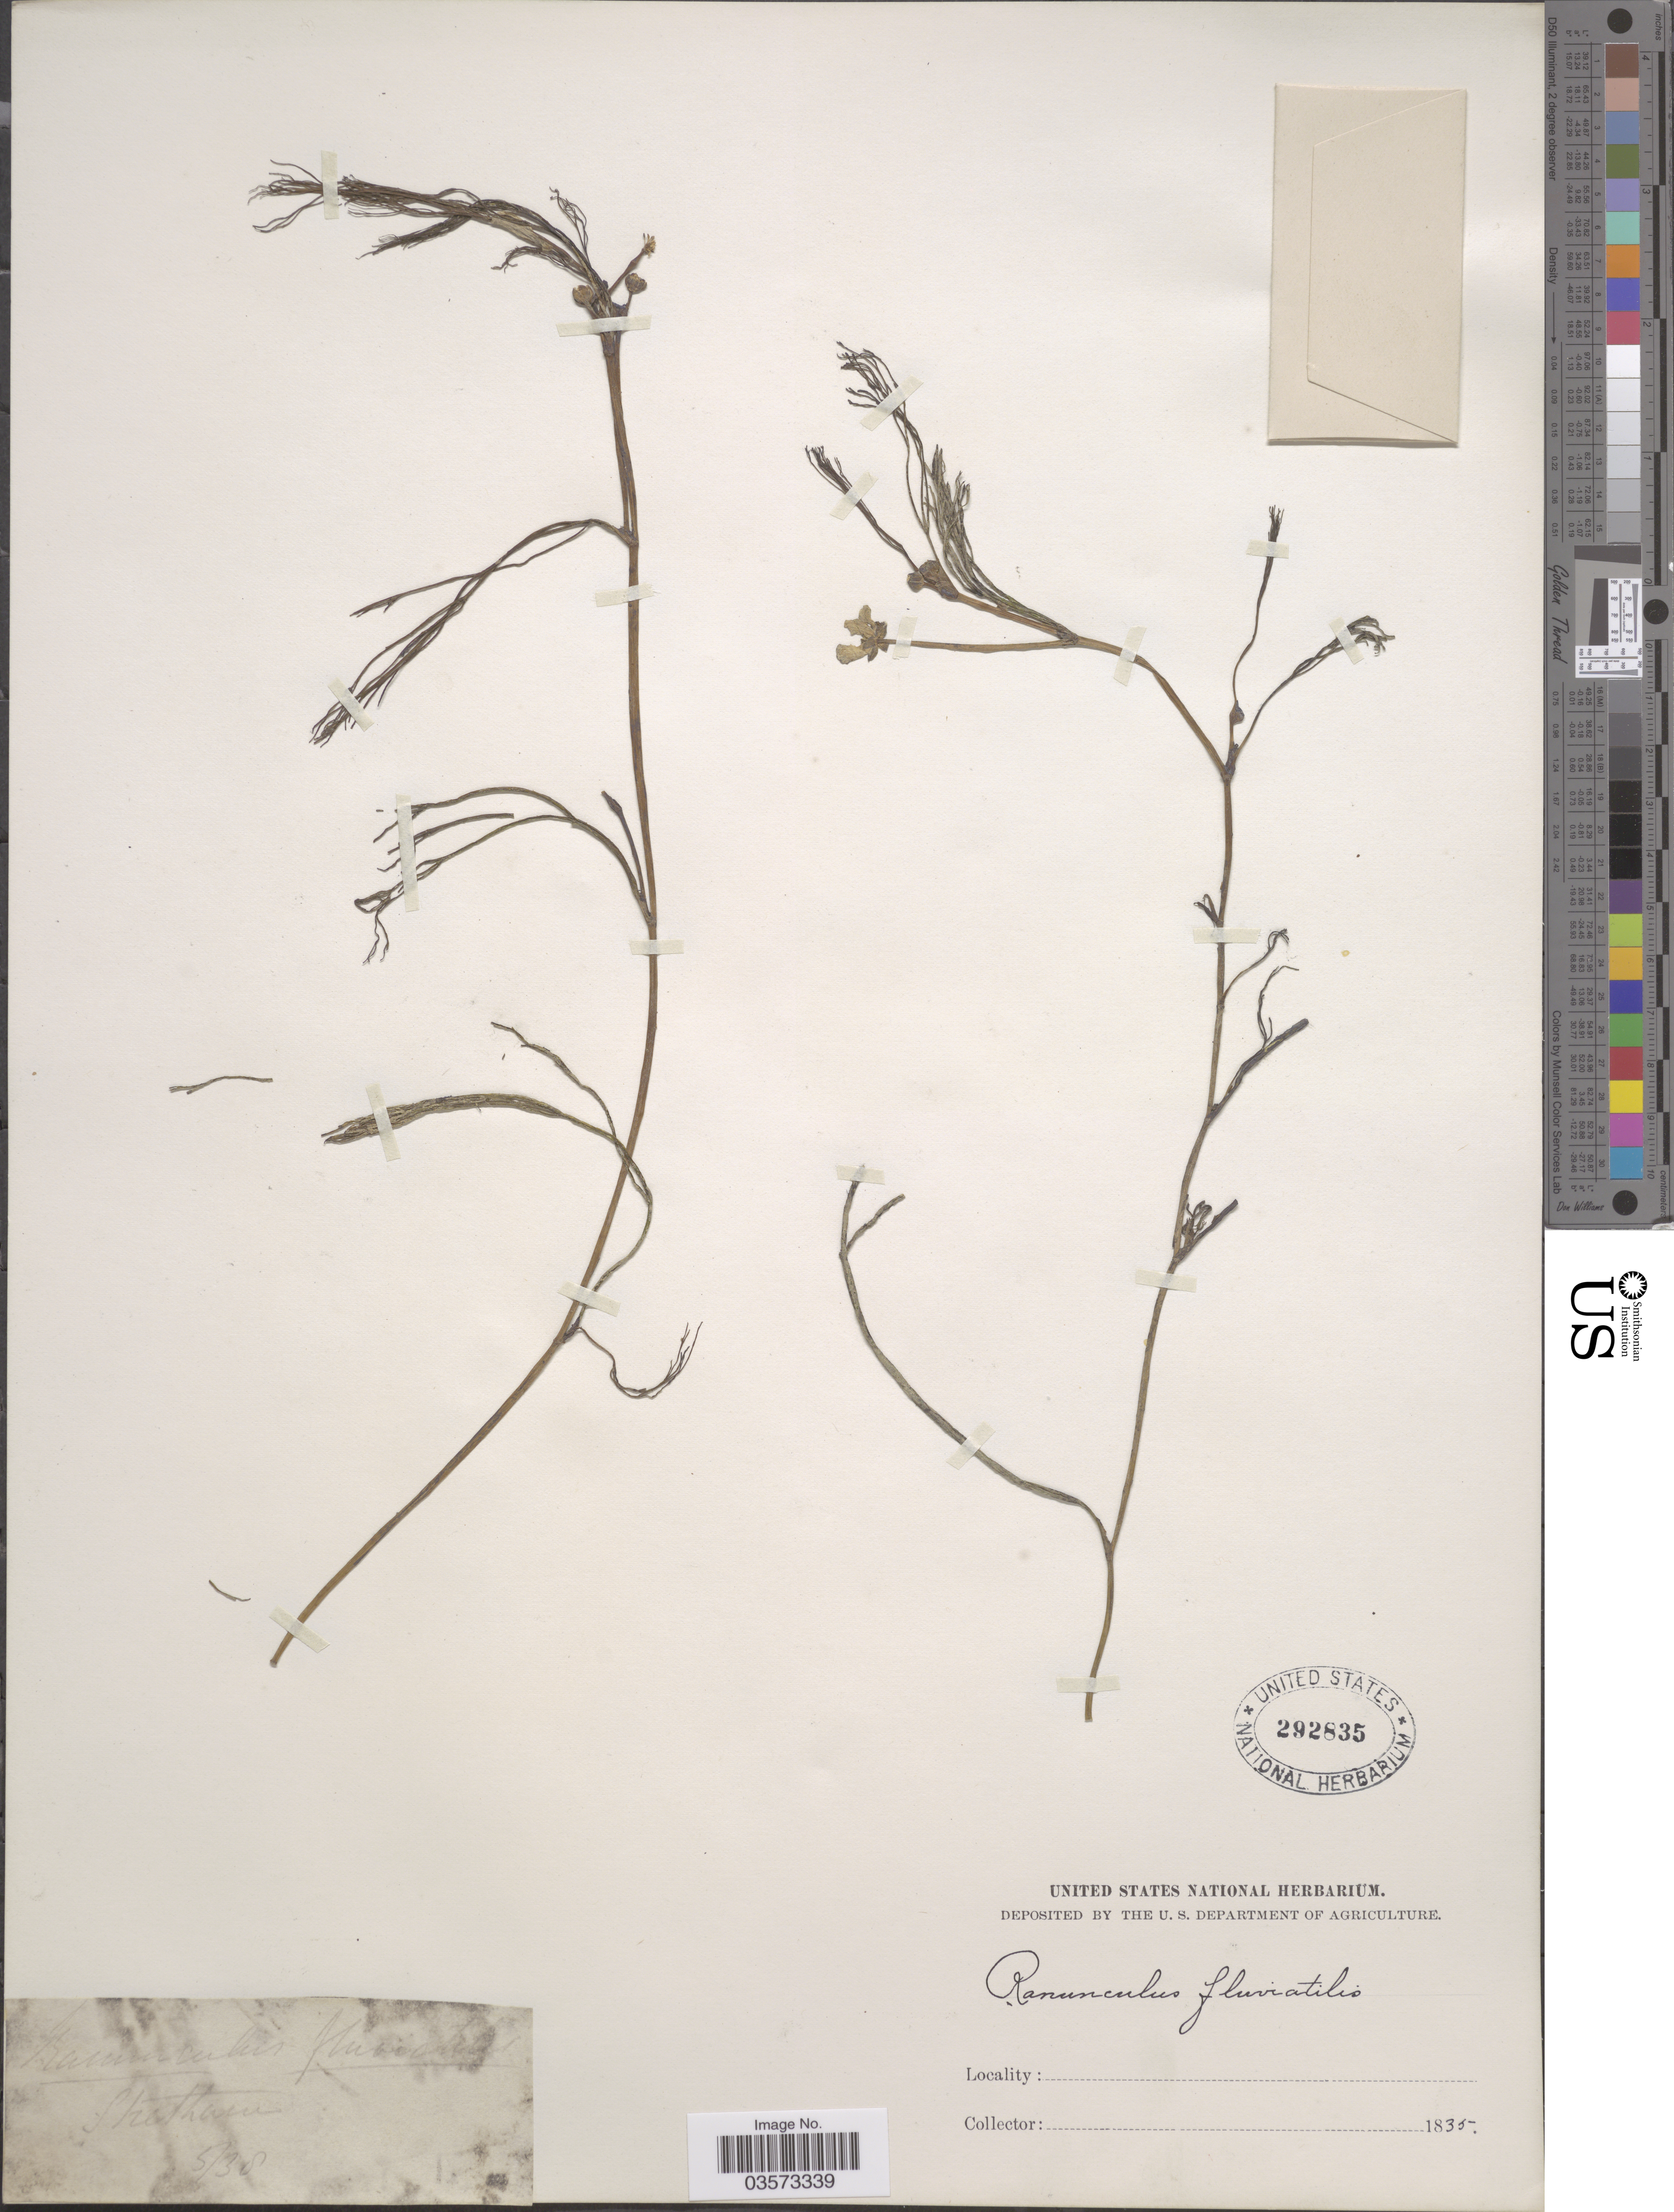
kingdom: Plantae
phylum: Tracheophyta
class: Magnoliopsida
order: Ranunculales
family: Ranunculaceae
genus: Ranunculus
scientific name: Ranunculus fluitans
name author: Lam.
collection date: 1835-05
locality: Shetha [illegible text]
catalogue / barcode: US 292835